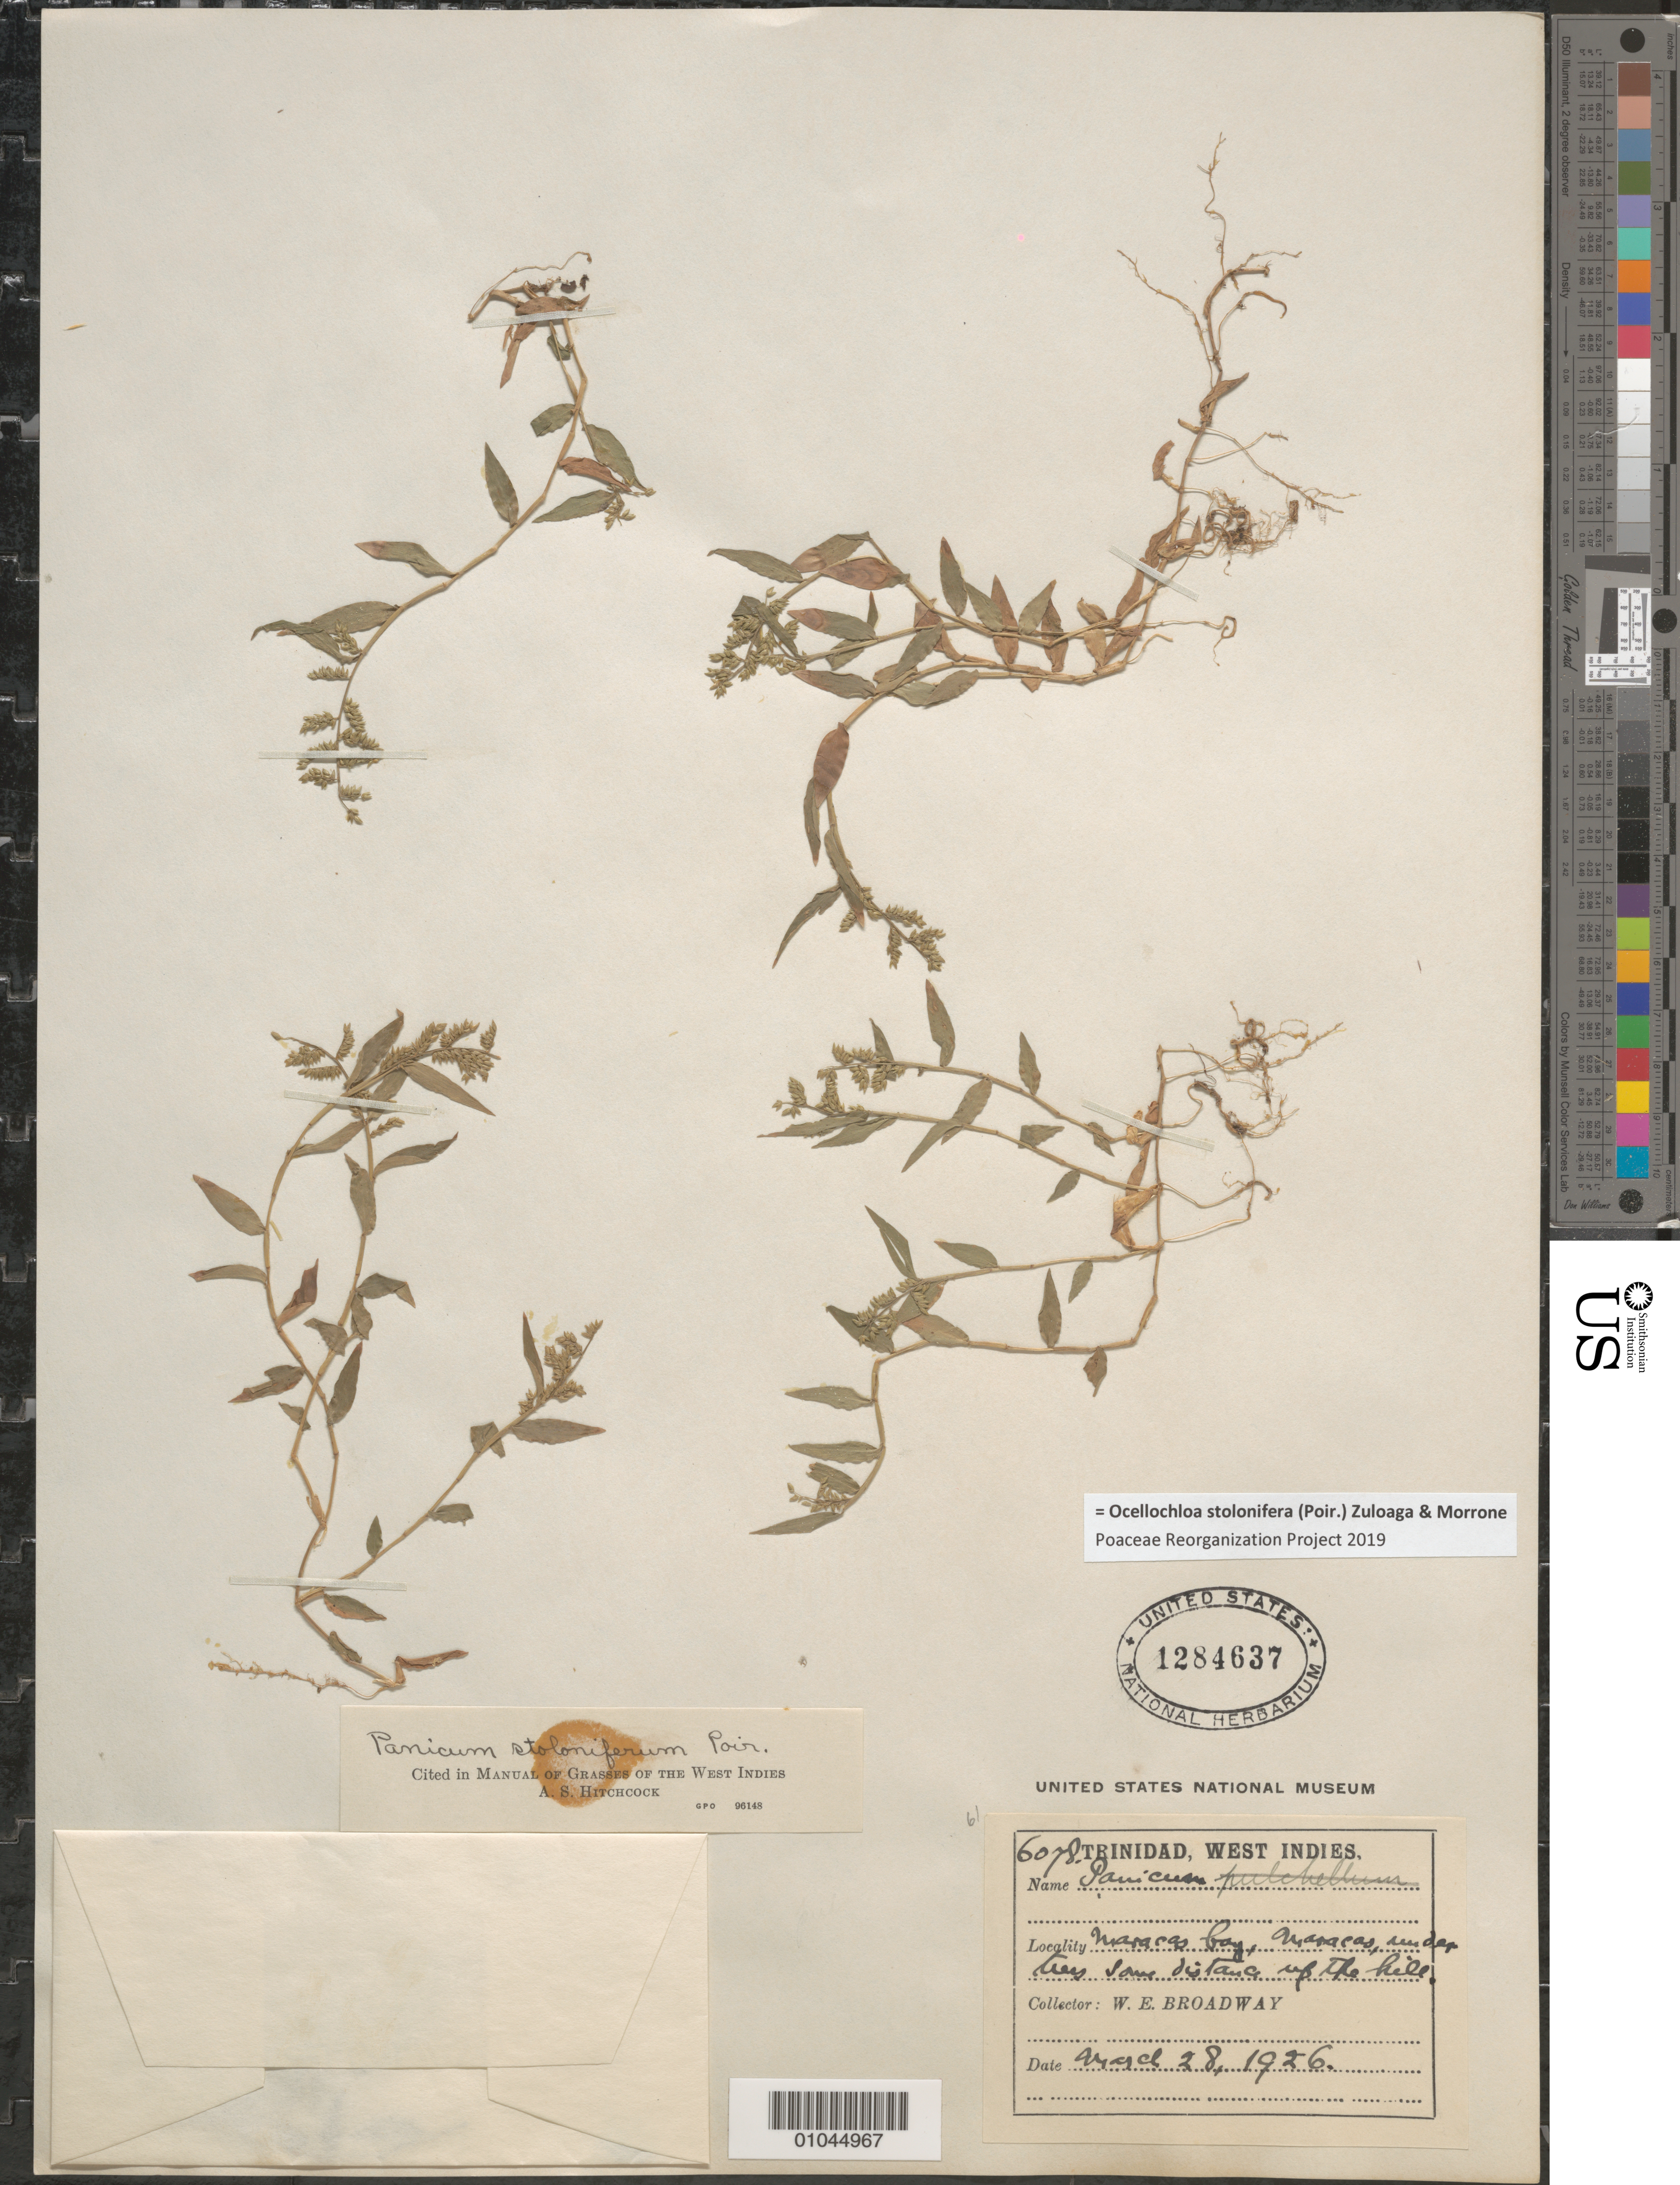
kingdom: Plantae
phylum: Tracheophyta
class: Liliopsida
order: Poales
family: Poaceae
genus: Panicum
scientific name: Panicum stoloniferum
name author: Poir.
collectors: W. E. Broadway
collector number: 6078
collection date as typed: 28 Mar 1926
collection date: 1926-03-28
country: Trinidad and Tobago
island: Trinidad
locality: Maracas Bay, Maracas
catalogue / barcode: US 1284637